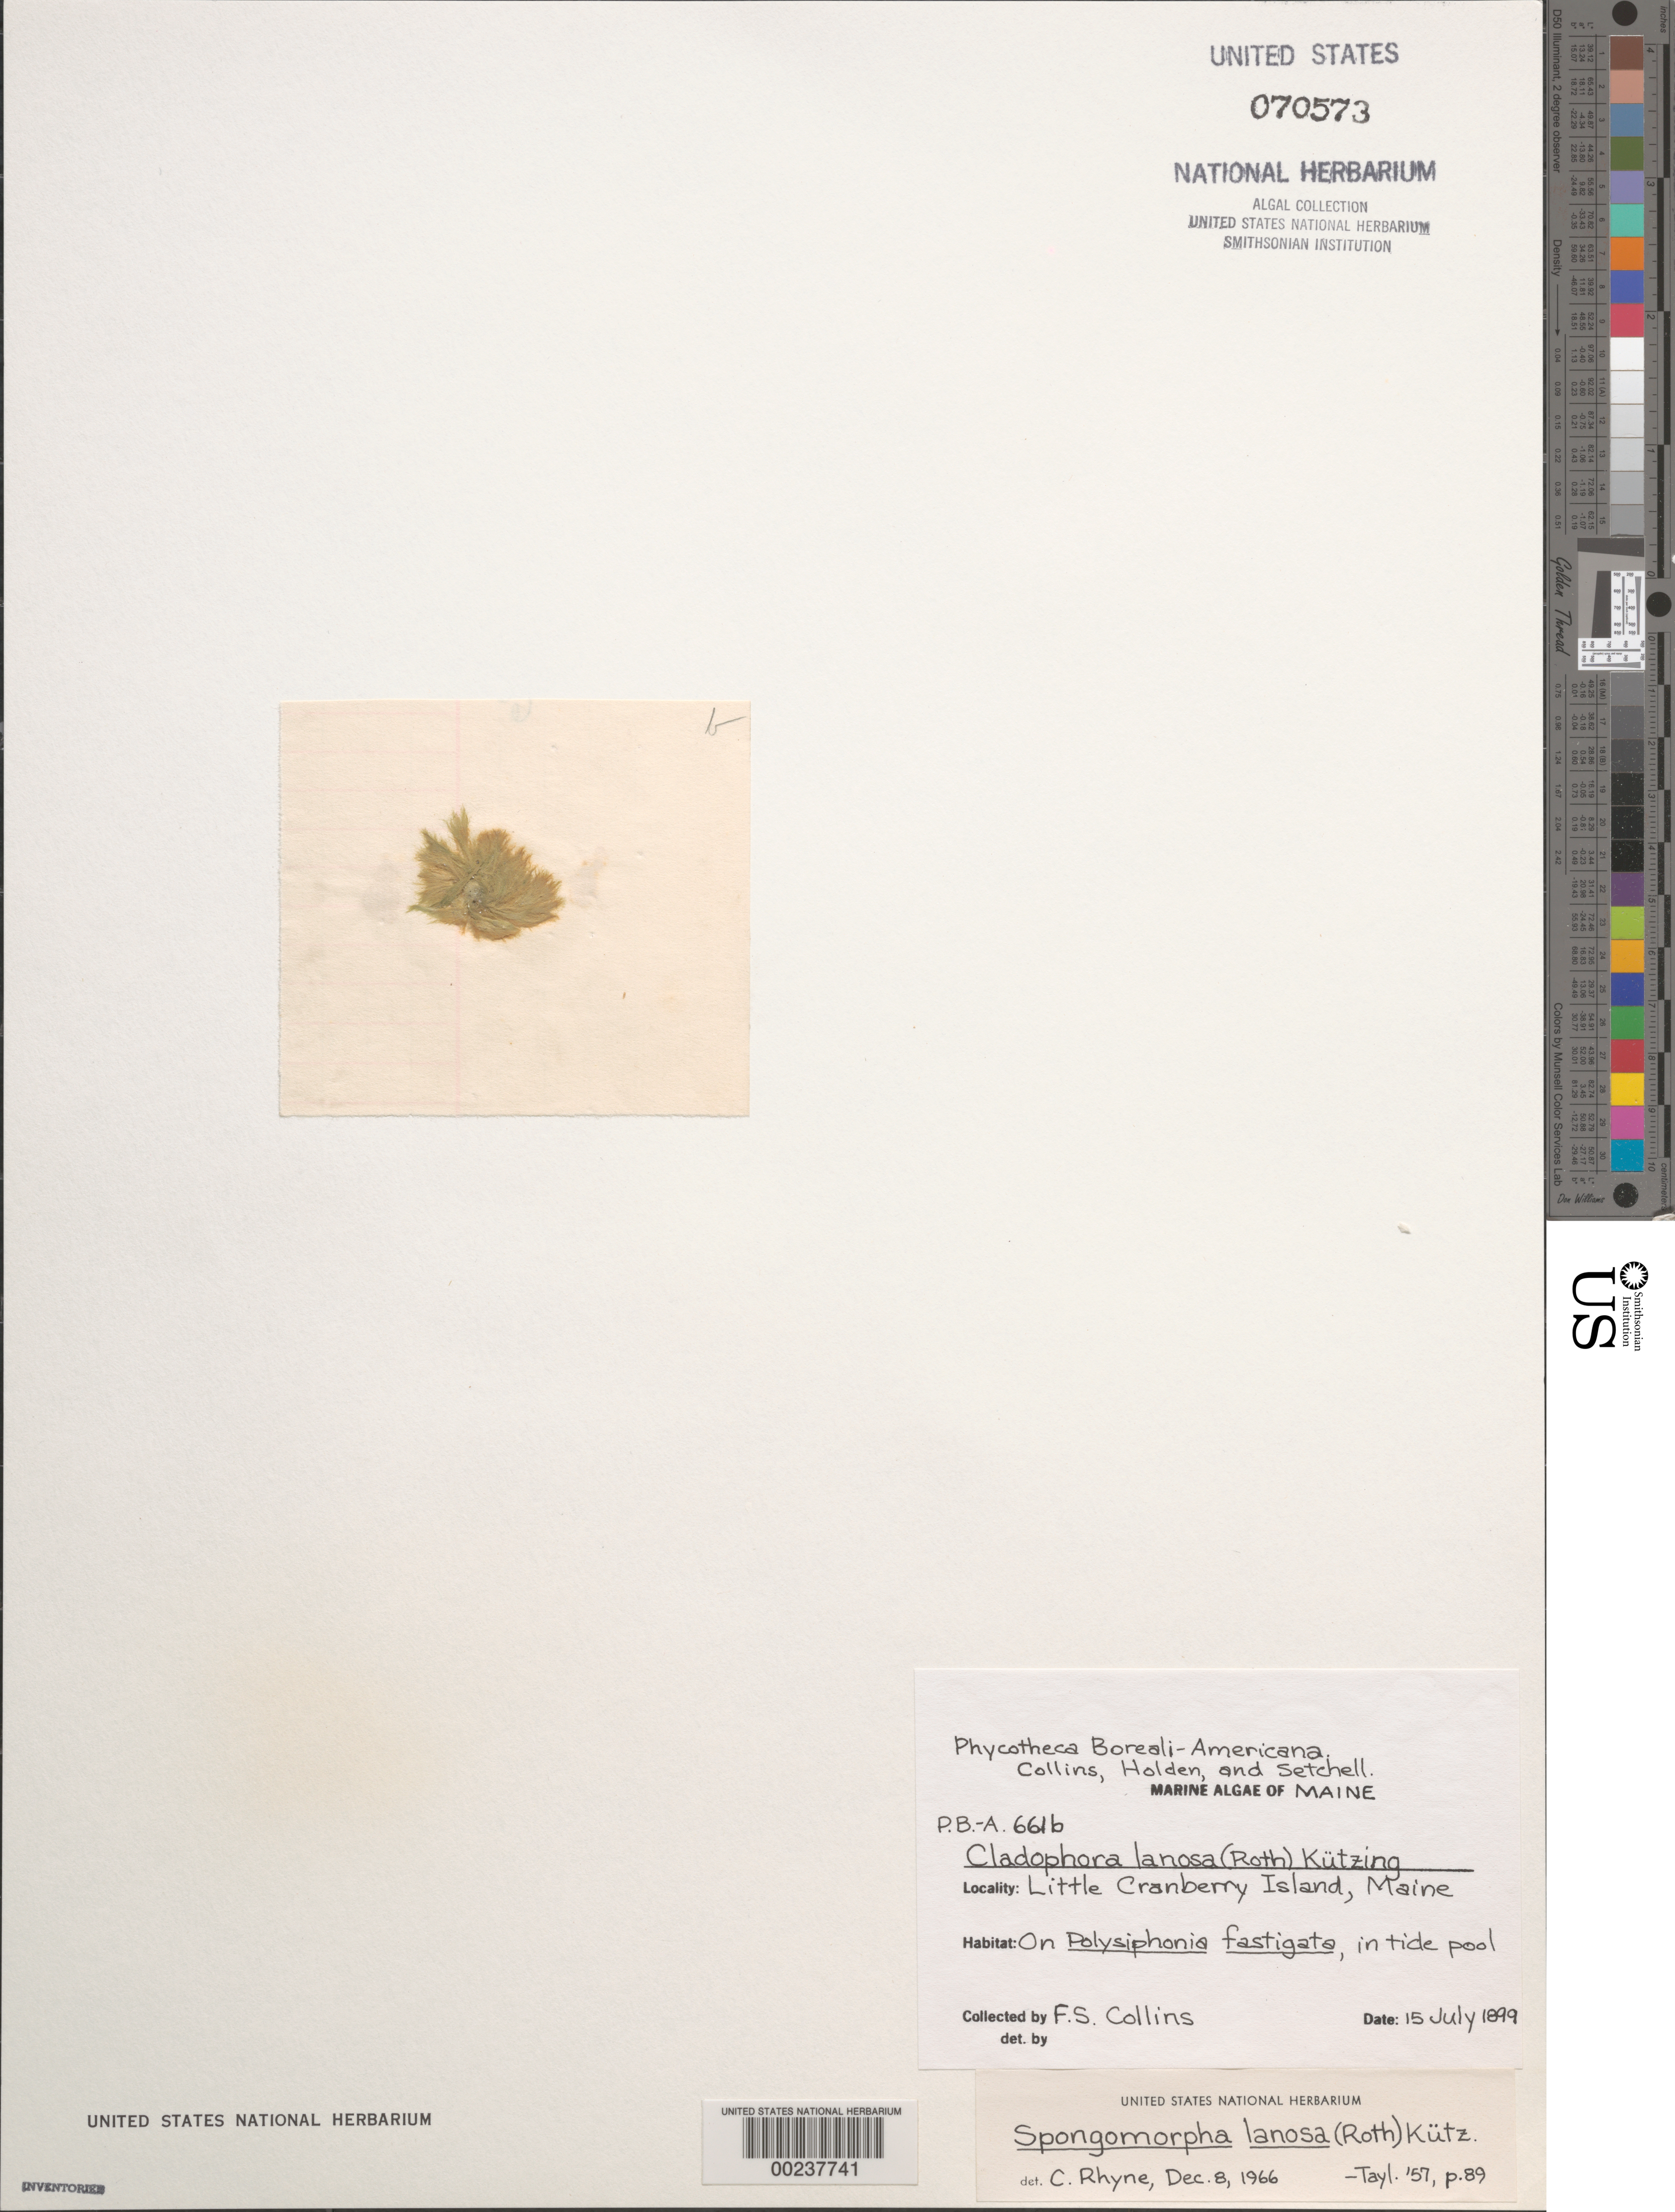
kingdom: Plantae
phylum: Chlorophyta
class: Ulvophyceae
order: Ulotrichales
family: Ulotrichaceae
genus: Spongomorpha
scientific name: Spongomorpha aeruginosa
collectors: D. C. Eaton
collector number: PB-A 661b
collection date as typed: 15 Jul 1899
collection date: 1899-07-15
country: United States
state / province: Maine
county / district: Hancock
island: Little Cranberry Island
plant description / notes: Collins, Holden & Setchell, Phycotheca Boreali-Americana, as Cladophora lanosa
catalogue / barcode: US 70573